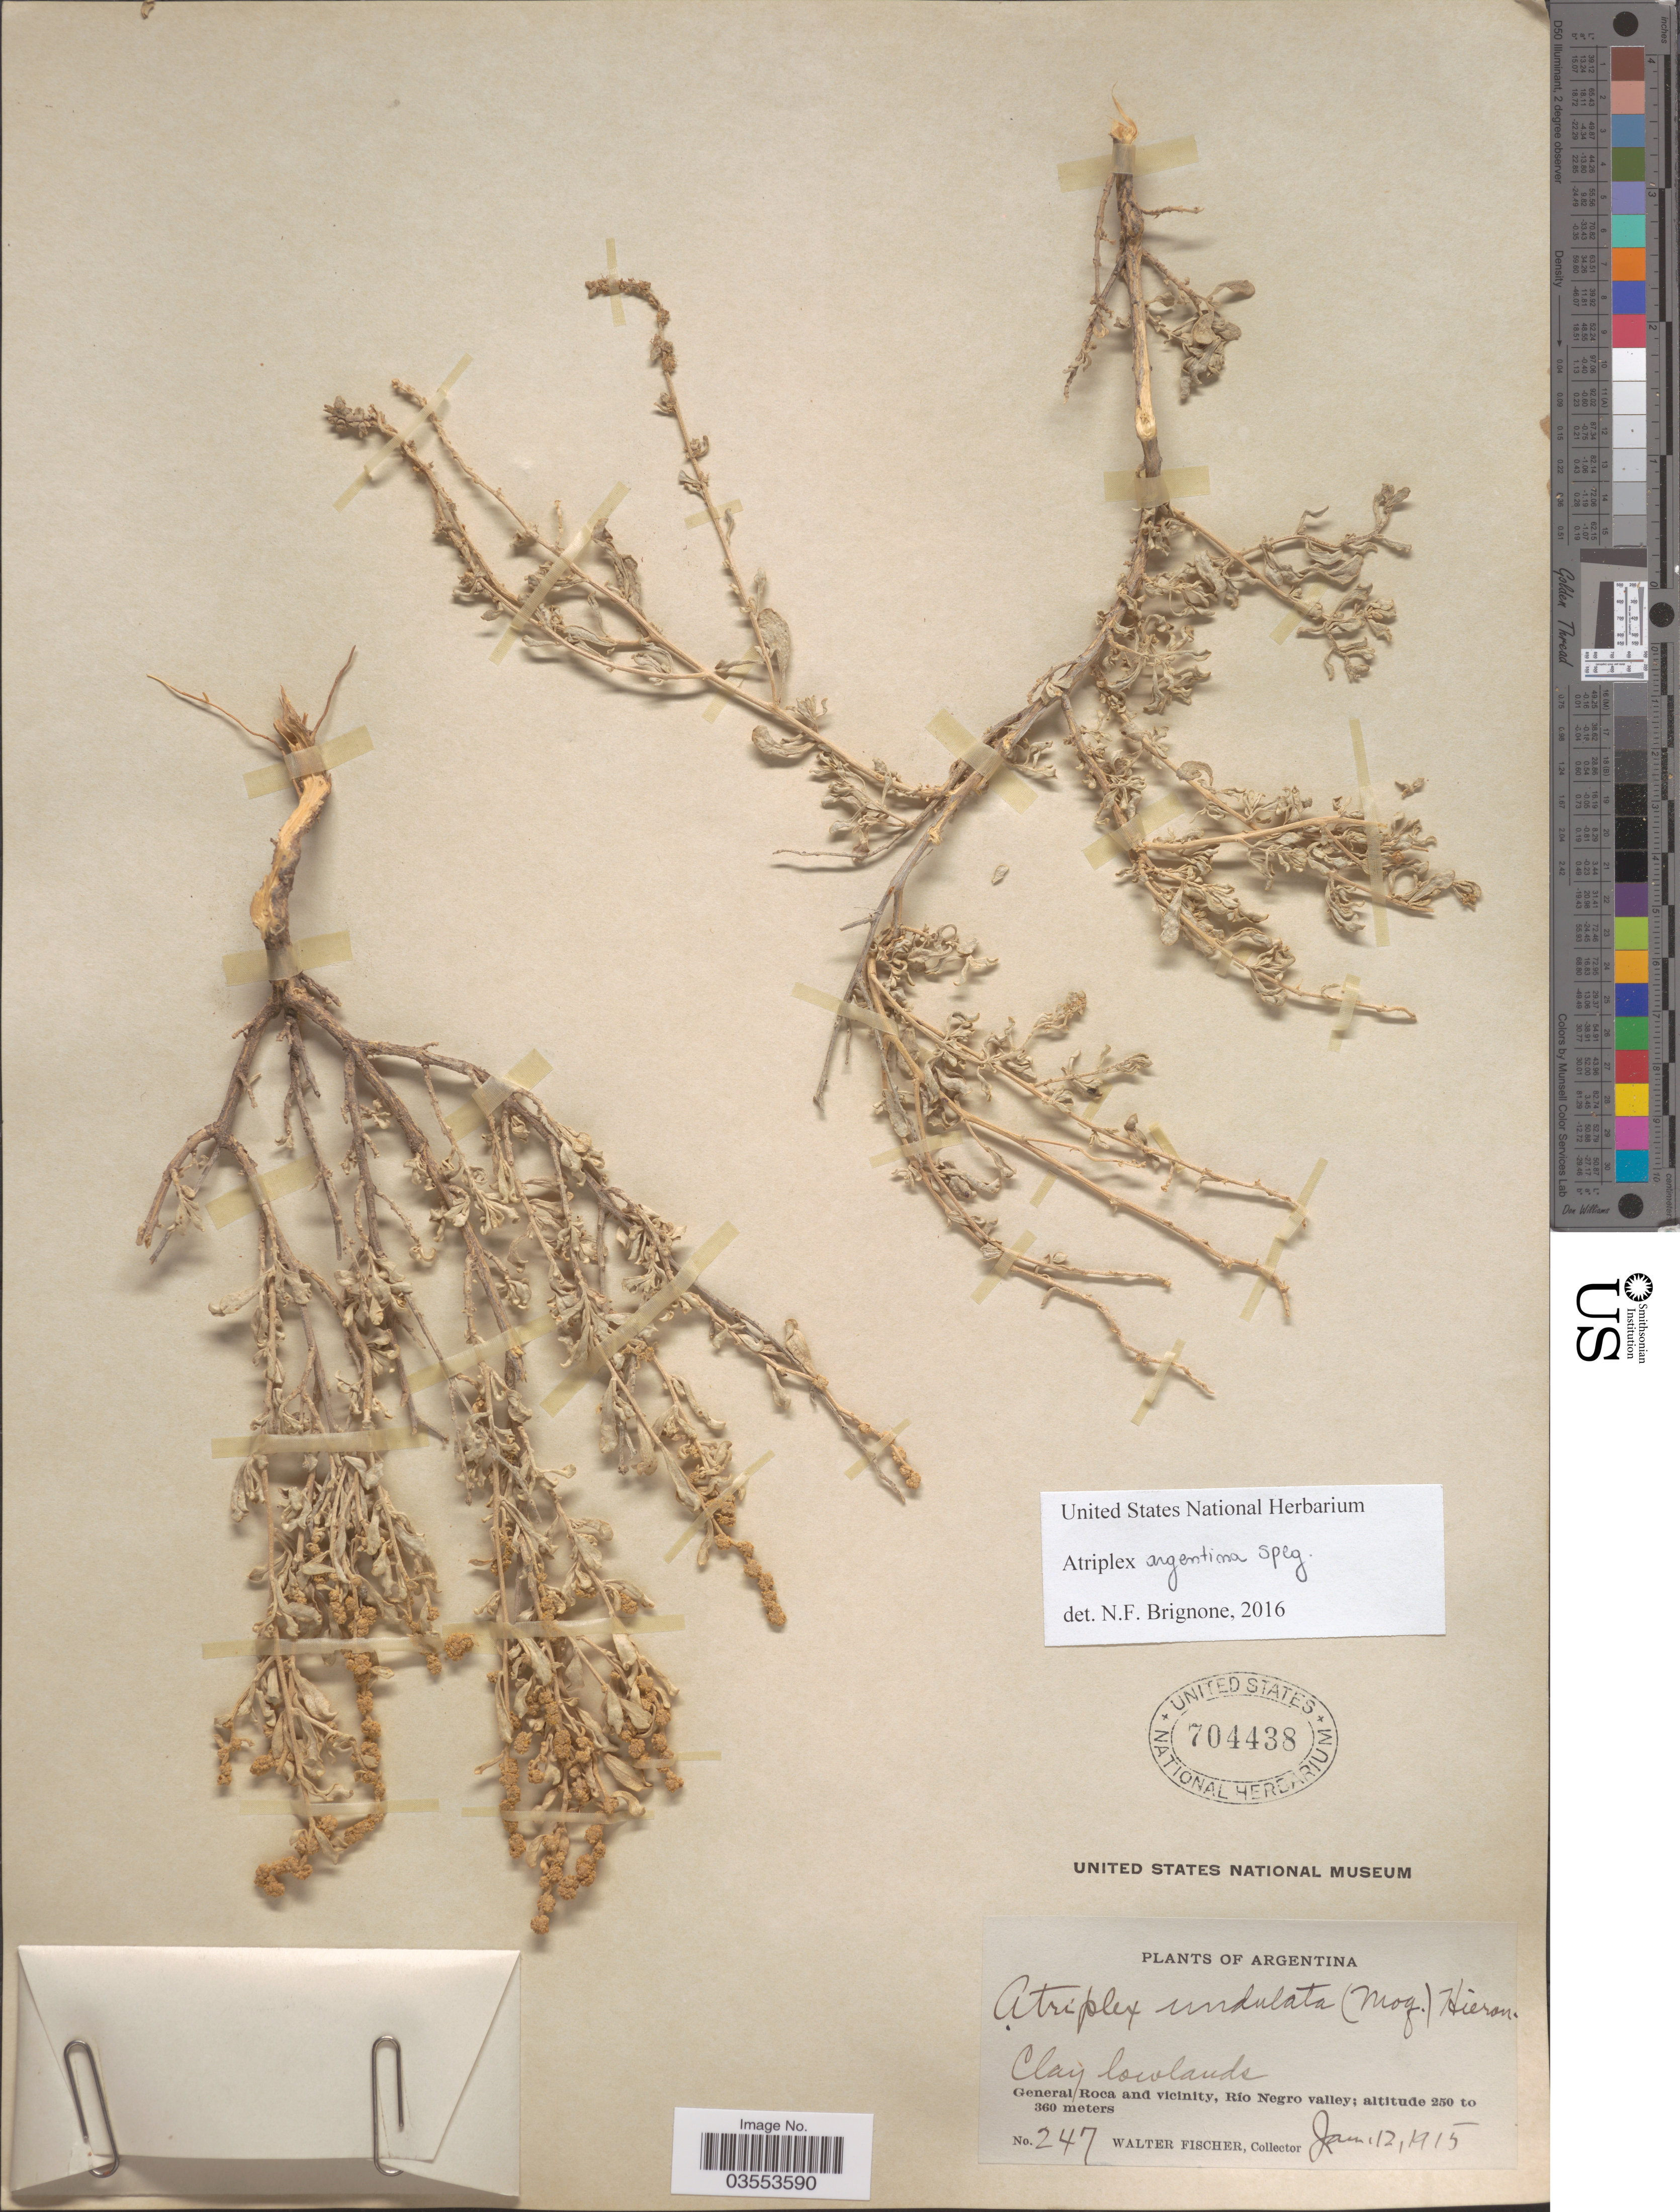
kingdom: Plantae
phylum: Tracheophyta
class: Magnoliopsida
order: Caryophyllales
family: Amaranthaceae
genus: Atriplex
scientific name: Atriplex undulata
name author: (Moq.) D. Dietr.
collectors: W. Fischer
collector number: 247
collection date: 1915-01-12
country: Argentina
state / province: Rio Negro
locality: General Roca and vicinity, Río Negro valley.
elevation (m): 250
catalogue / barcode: US 704438